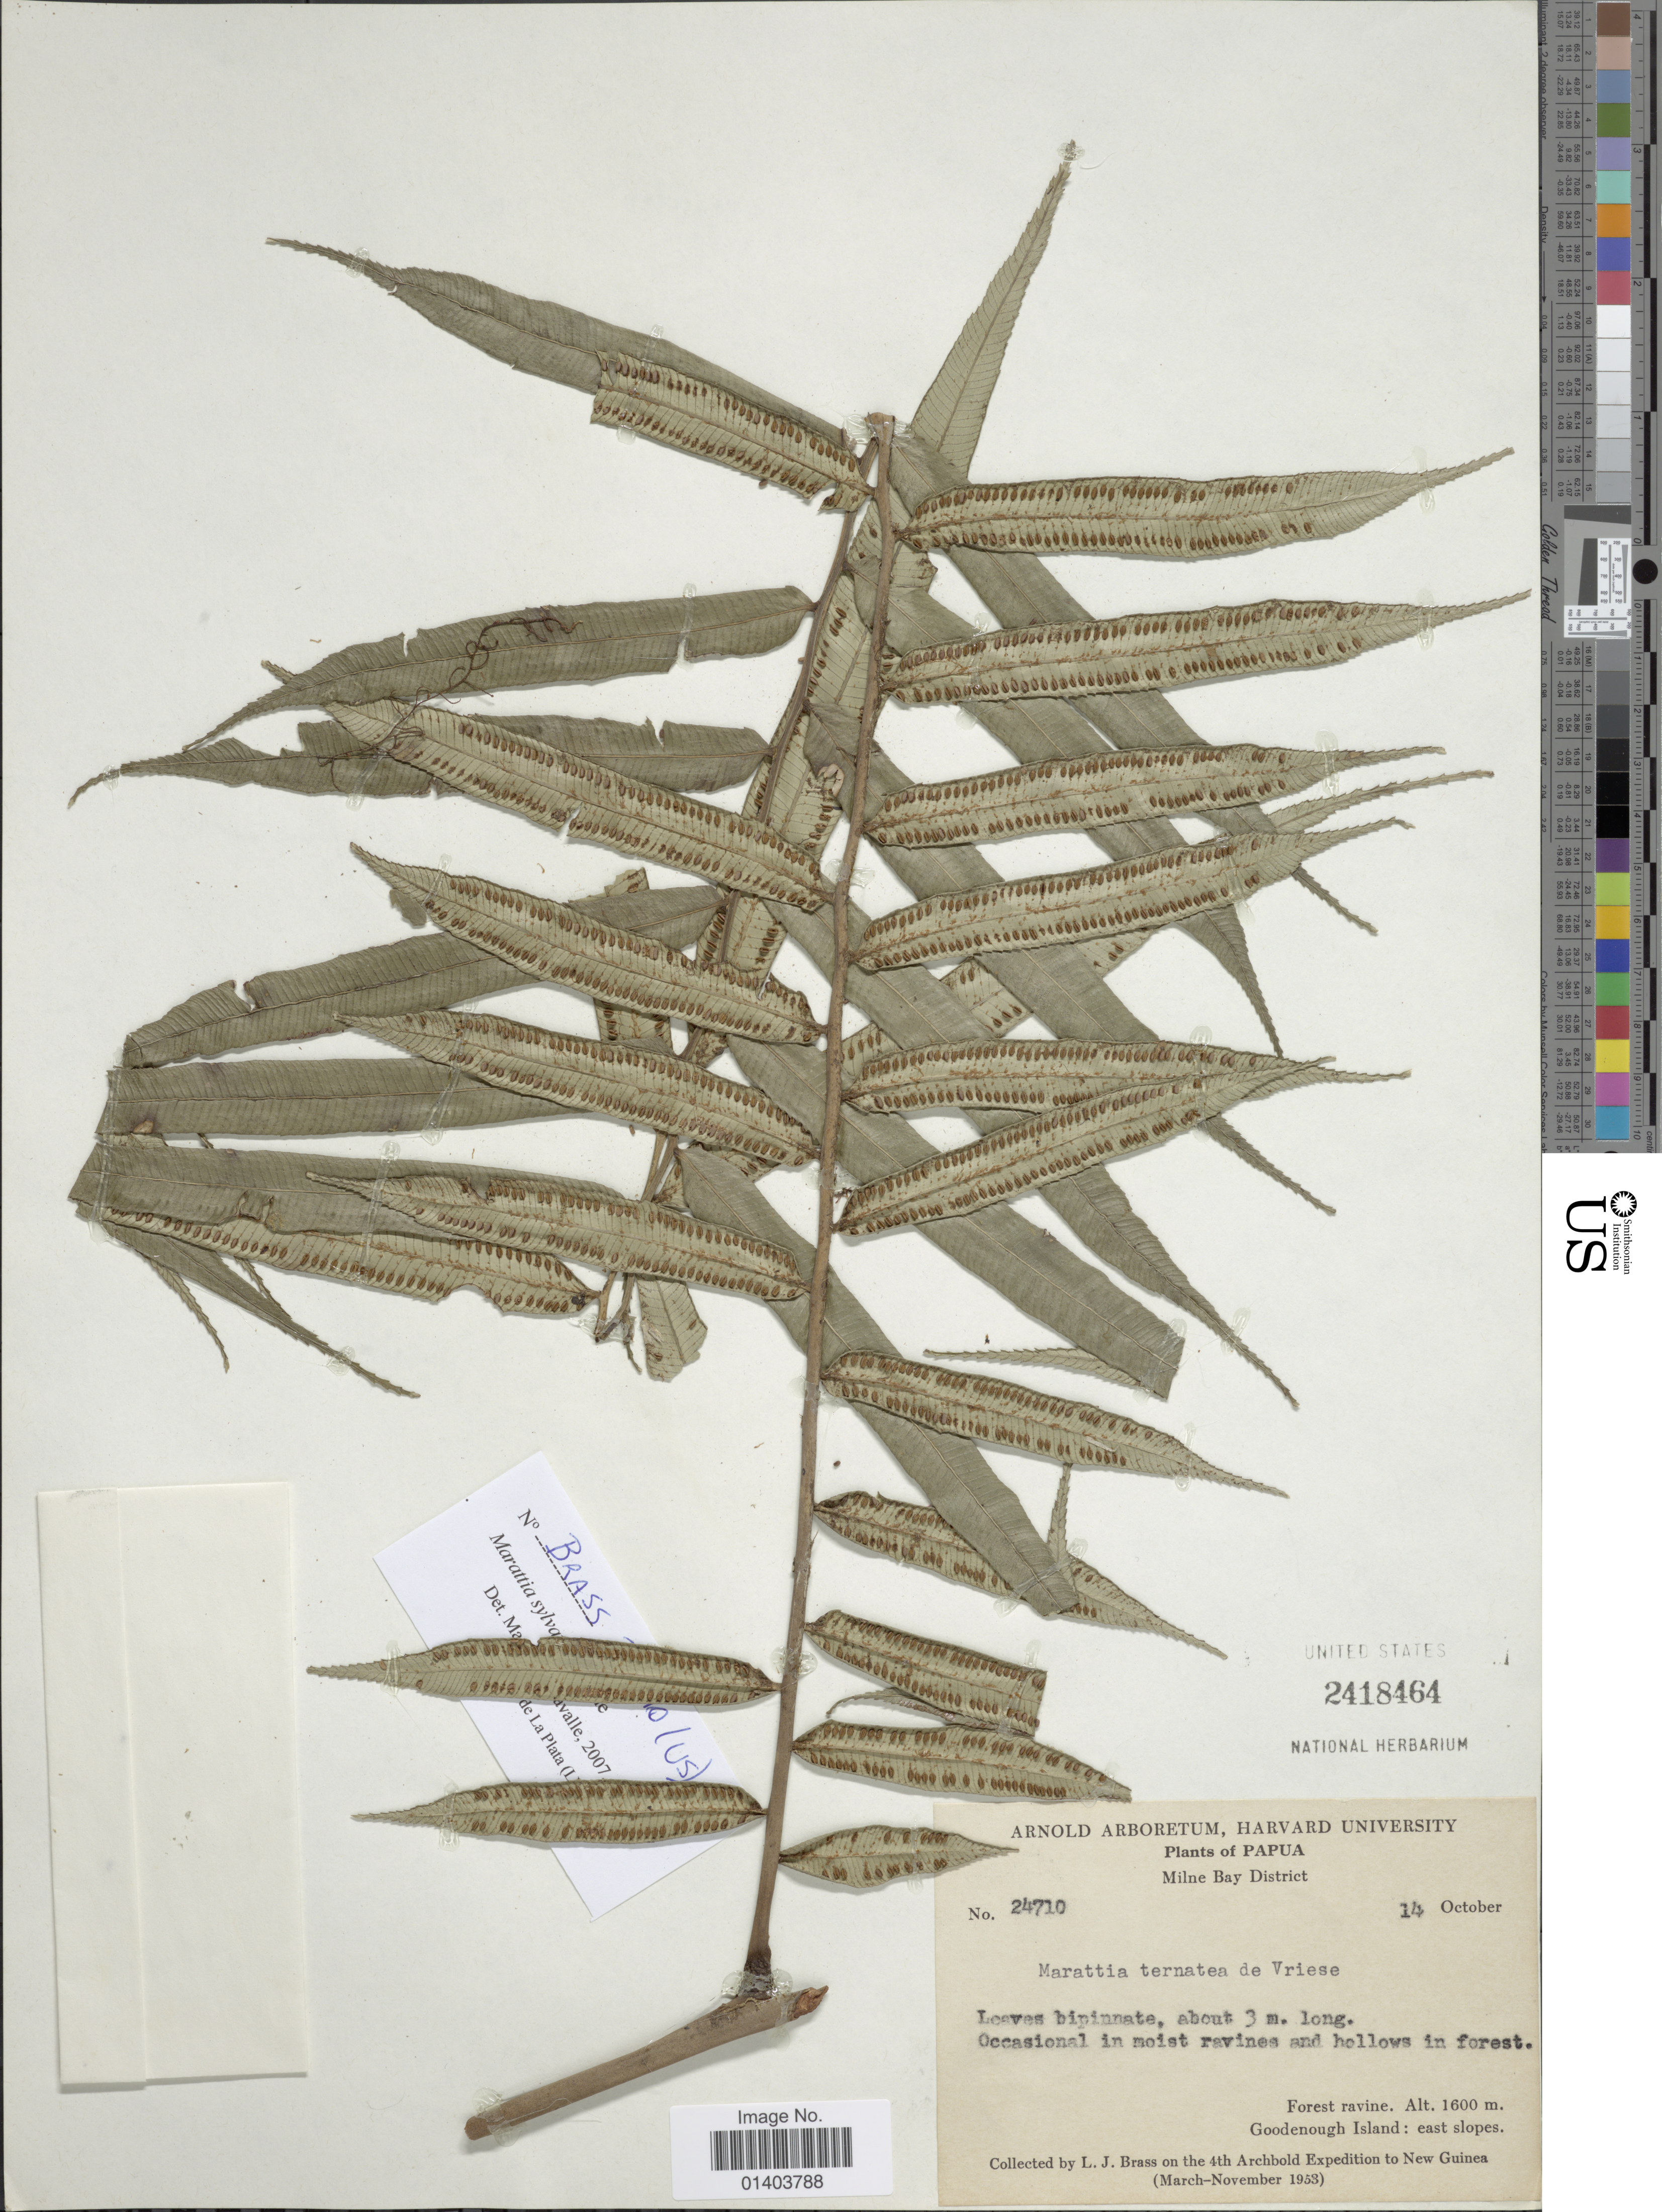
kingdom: Plantae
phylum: Tracheophyta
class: Polypodiopsida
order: Marattiales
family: Marattiaceae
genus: Ptisana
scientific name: Ptisana sylvatica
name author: (Blume) Murdock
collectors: L. J. Brass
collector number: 24710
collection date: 1953-10-14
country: Papua New Guinea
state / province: Milne Bay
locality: Milne Bay District, Forest ravine, Goodenough Island: east slopes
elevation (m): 1600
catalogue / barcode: US 2418464